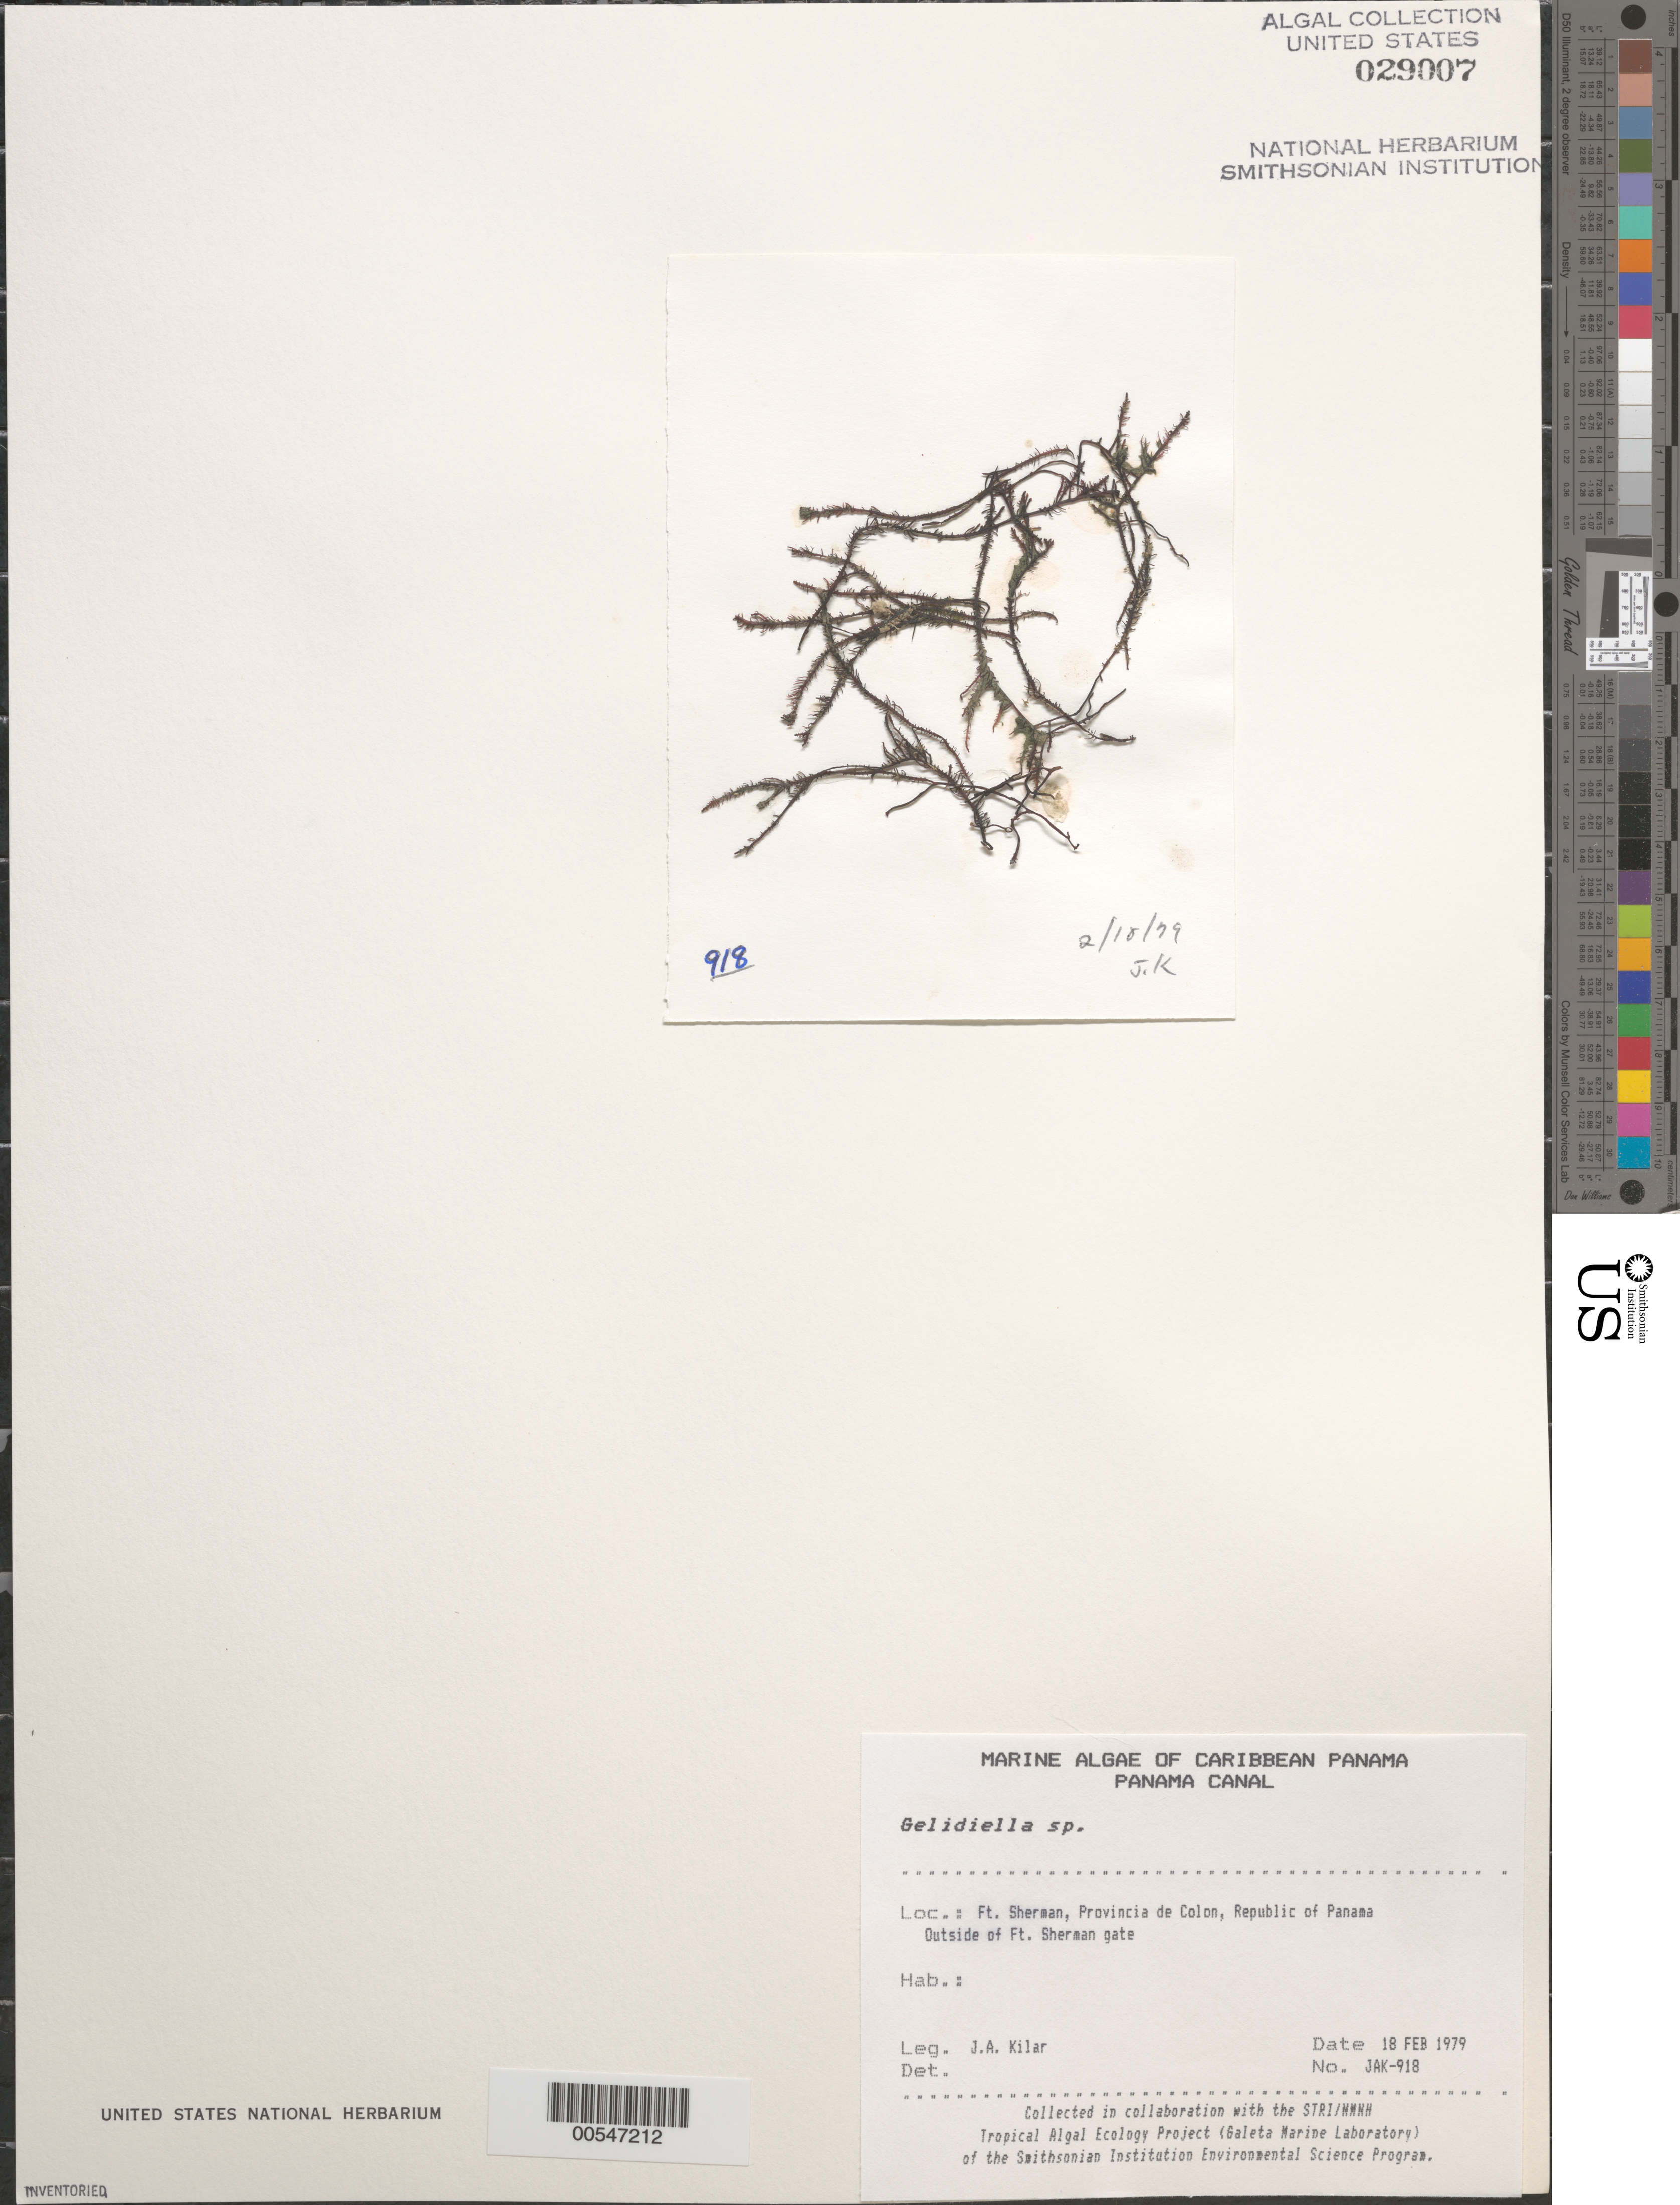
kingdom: Plantae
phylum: Rhodophyta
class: Florideophyceae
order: Gelidiales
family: Gelidiellaceae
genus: Gelidiella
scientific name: Gelidiella sp.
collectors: J. A. Kilar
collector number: JAK-918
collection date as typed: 18 Feb 1979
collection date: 1979-02-18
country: Panama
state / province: Colón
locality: Fort Sherman, Panama Canal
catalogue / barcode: US 29007